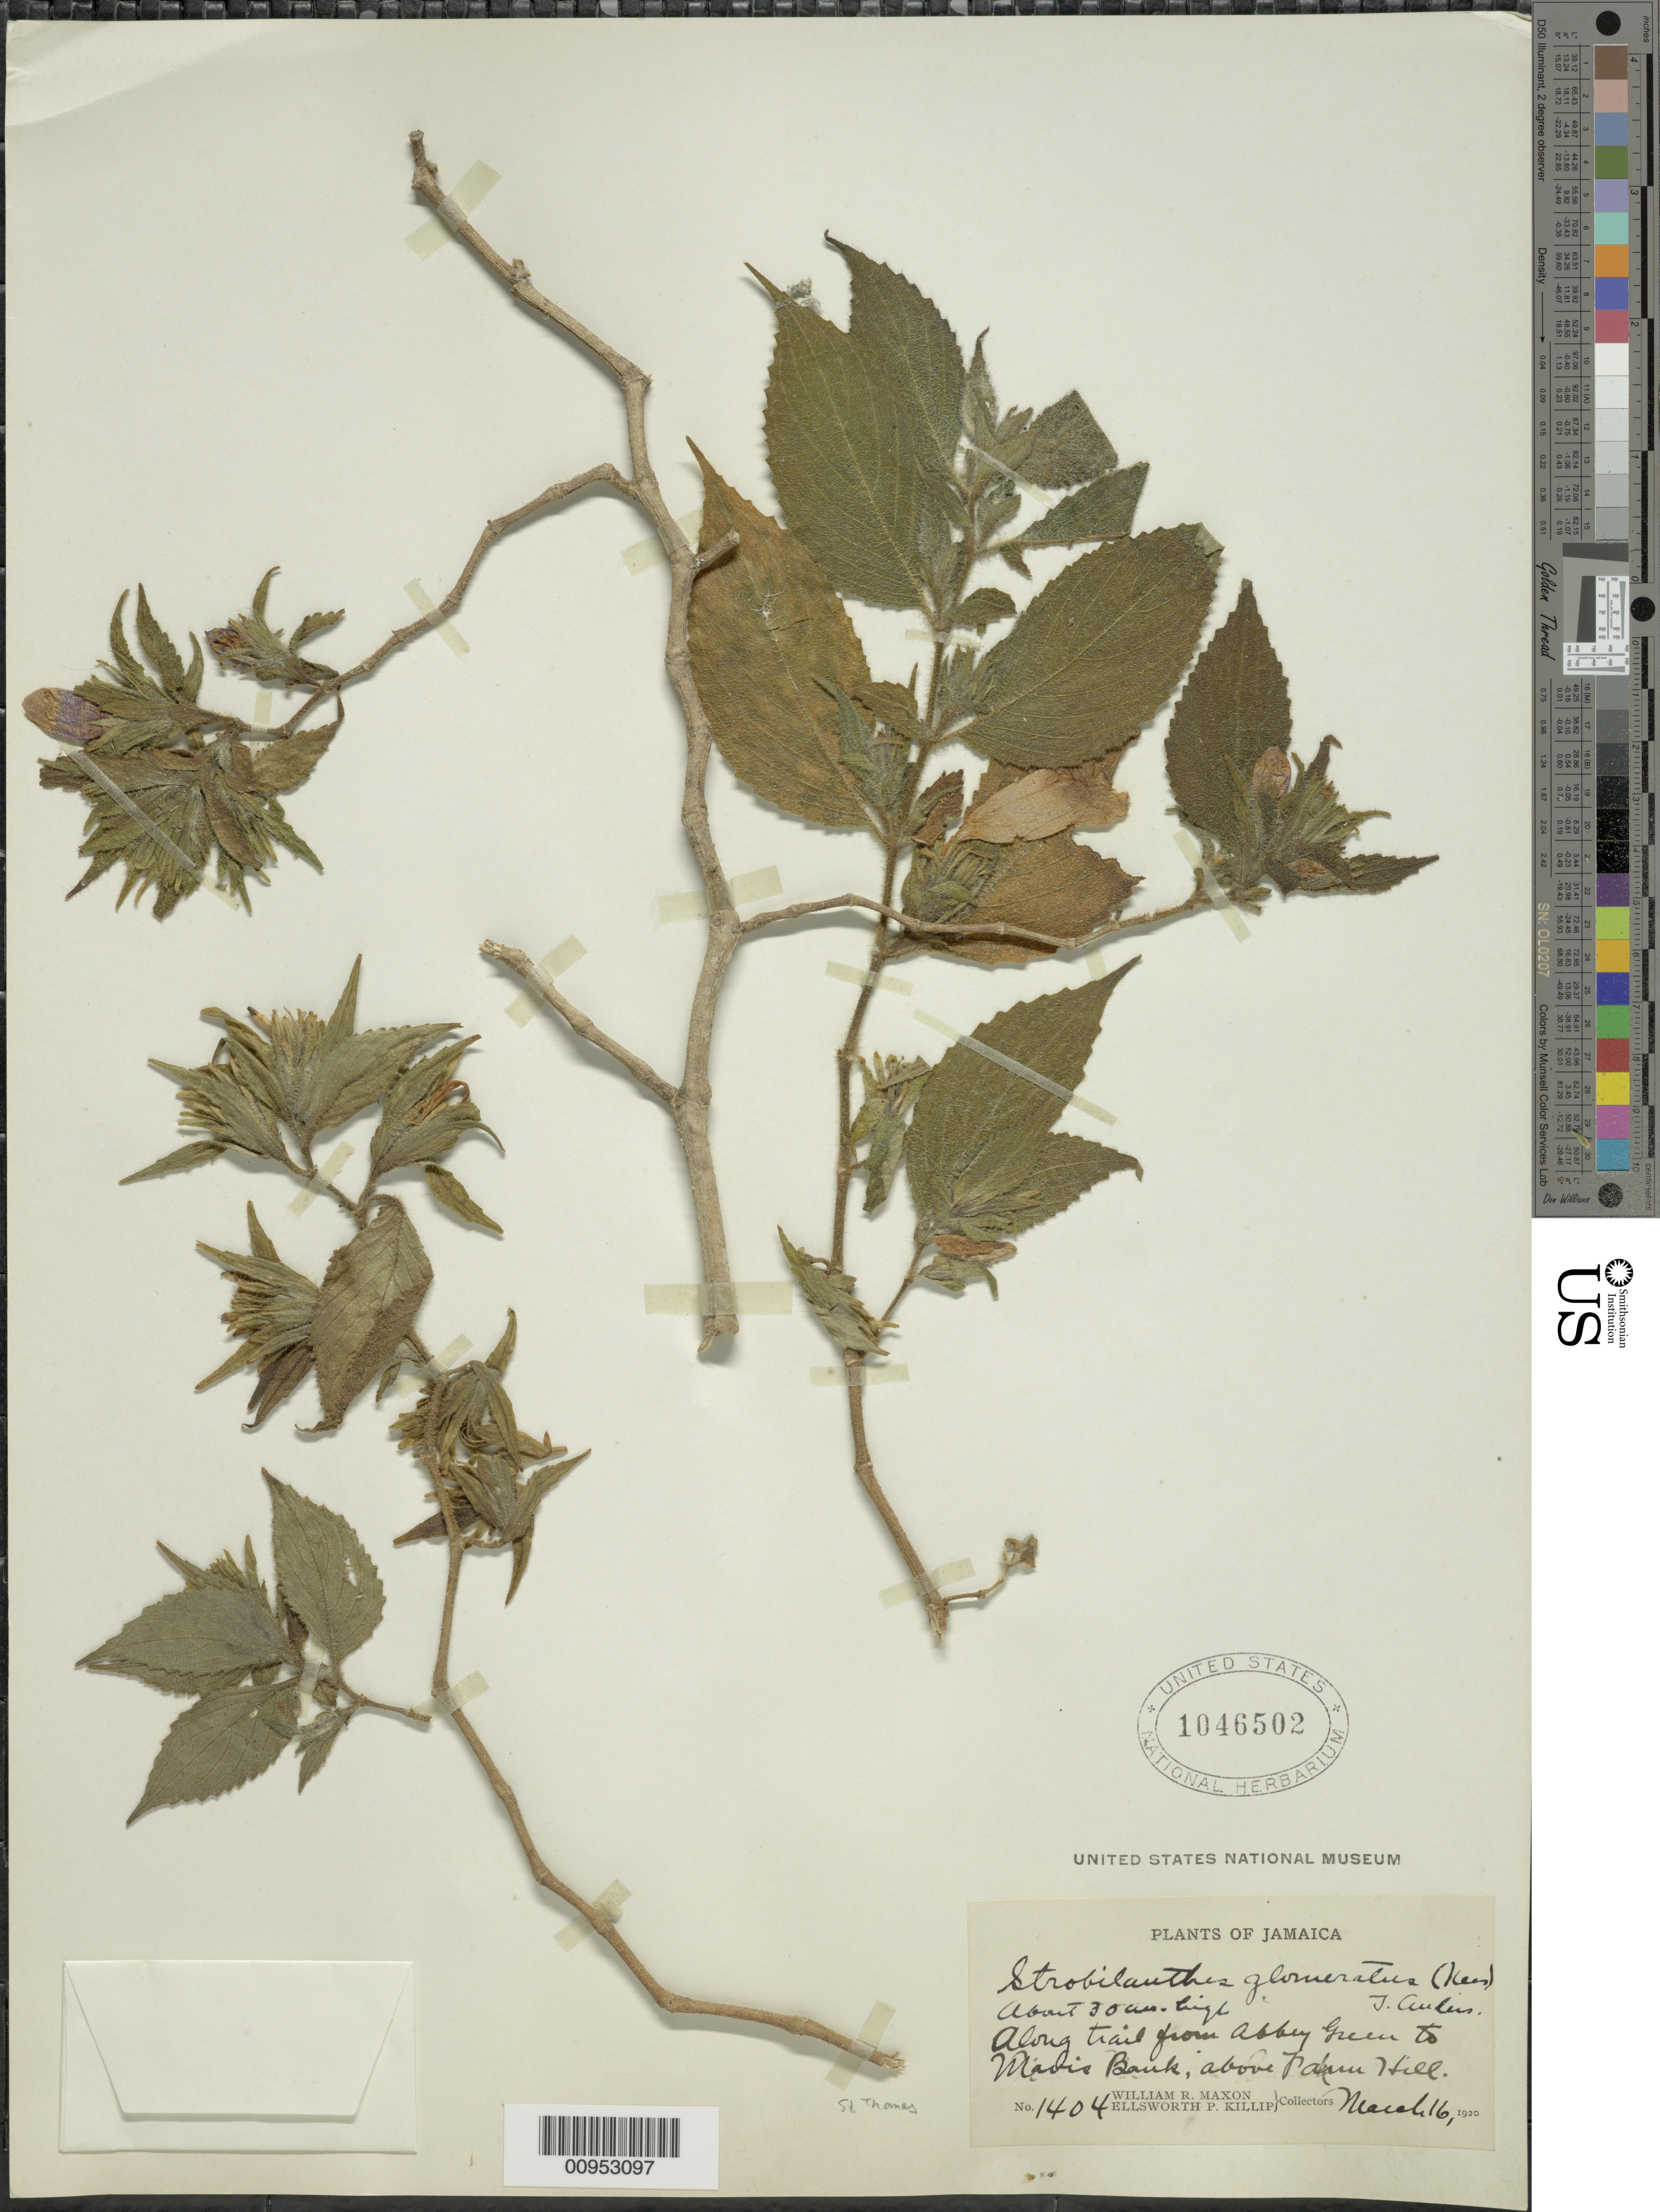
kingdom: Plantae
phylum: Tracheophyta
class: Magnoliopsida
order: Lamiales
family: Acanthaceae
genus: Strobilanthes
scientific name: Strobilanthes glomerata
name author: (Nees) T. Anderson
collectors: W. R. Maxon & E. P. Killip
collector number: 1404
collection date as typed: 16 Mar 1920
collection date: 1920-03-16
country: Jamaica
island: Jamaica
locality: Abbey Green to Mavis Bank, above Padua Hill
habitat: Along trail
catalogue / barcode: US 1046502